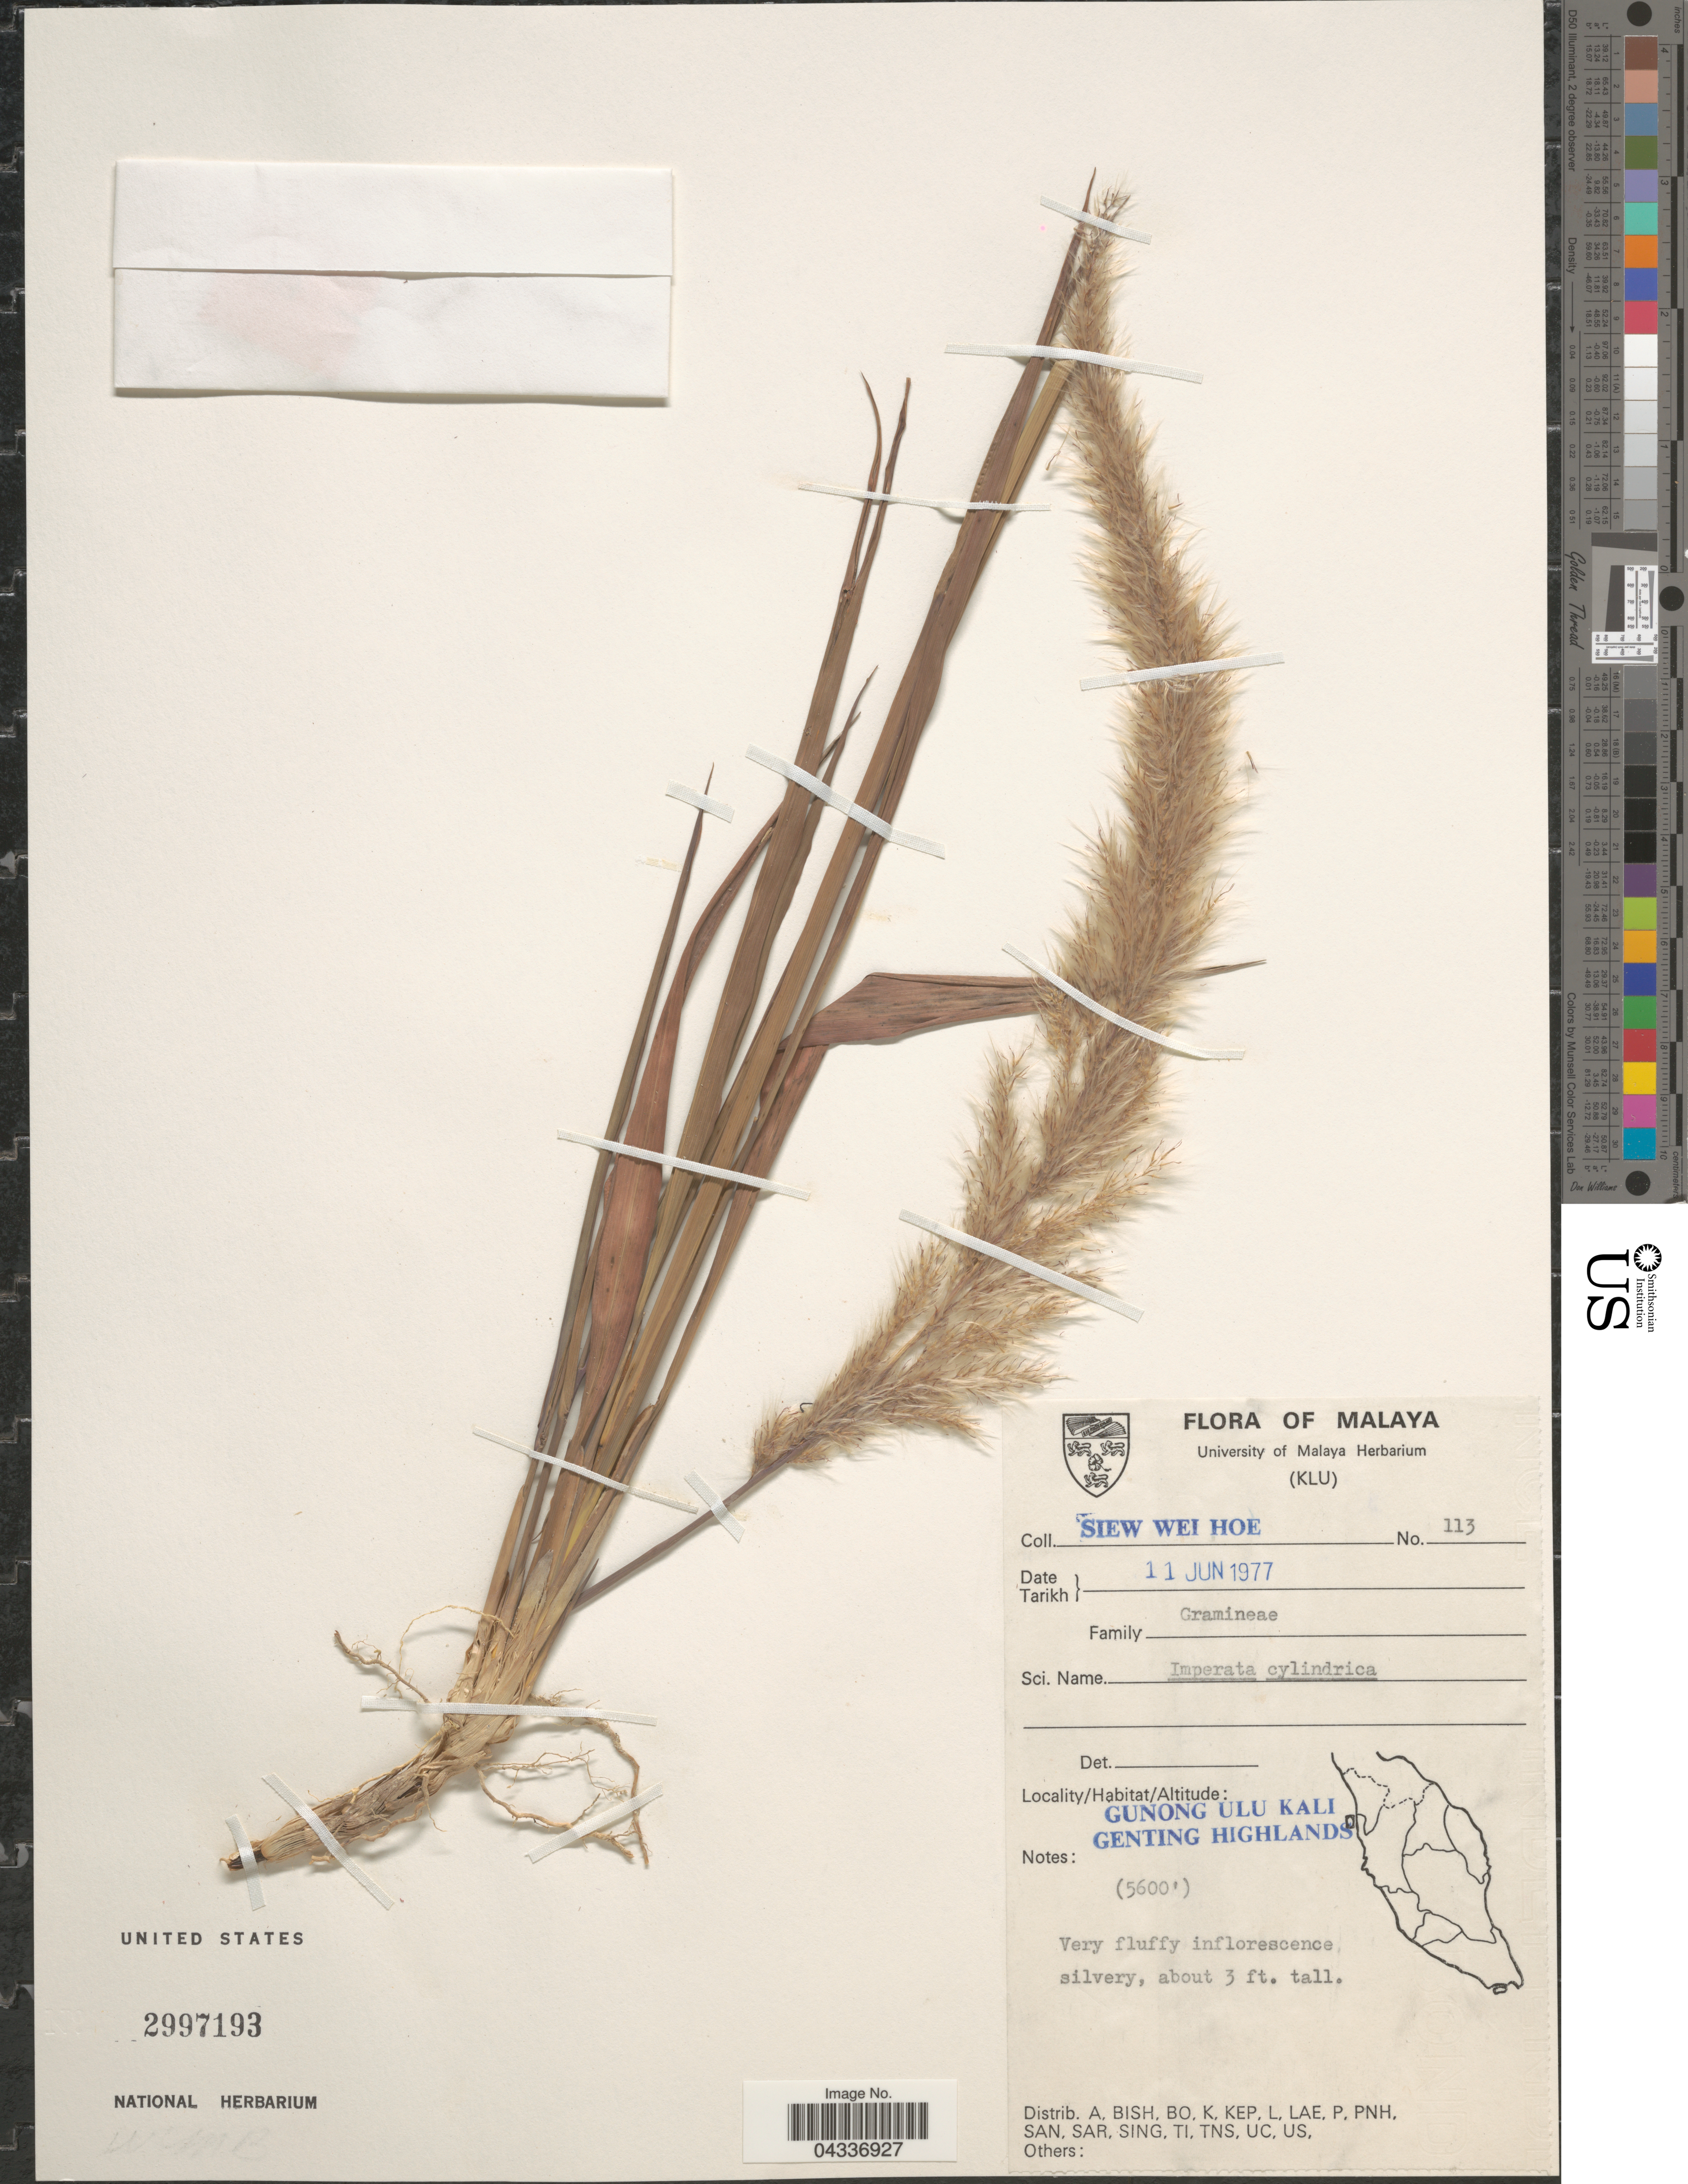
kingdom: Plantae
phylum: Tracheophyta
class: Liliopsida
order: Poales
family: Poaceae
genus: Imperata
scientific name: Imperata cylindrica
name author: (L.) P. Beauv.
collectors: W. H. Siew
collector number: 113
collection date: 1977-06-11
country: Malaysia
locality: Malaya. Gunong Ulu Kali. Genting Highlands.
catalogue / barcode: US 2997193